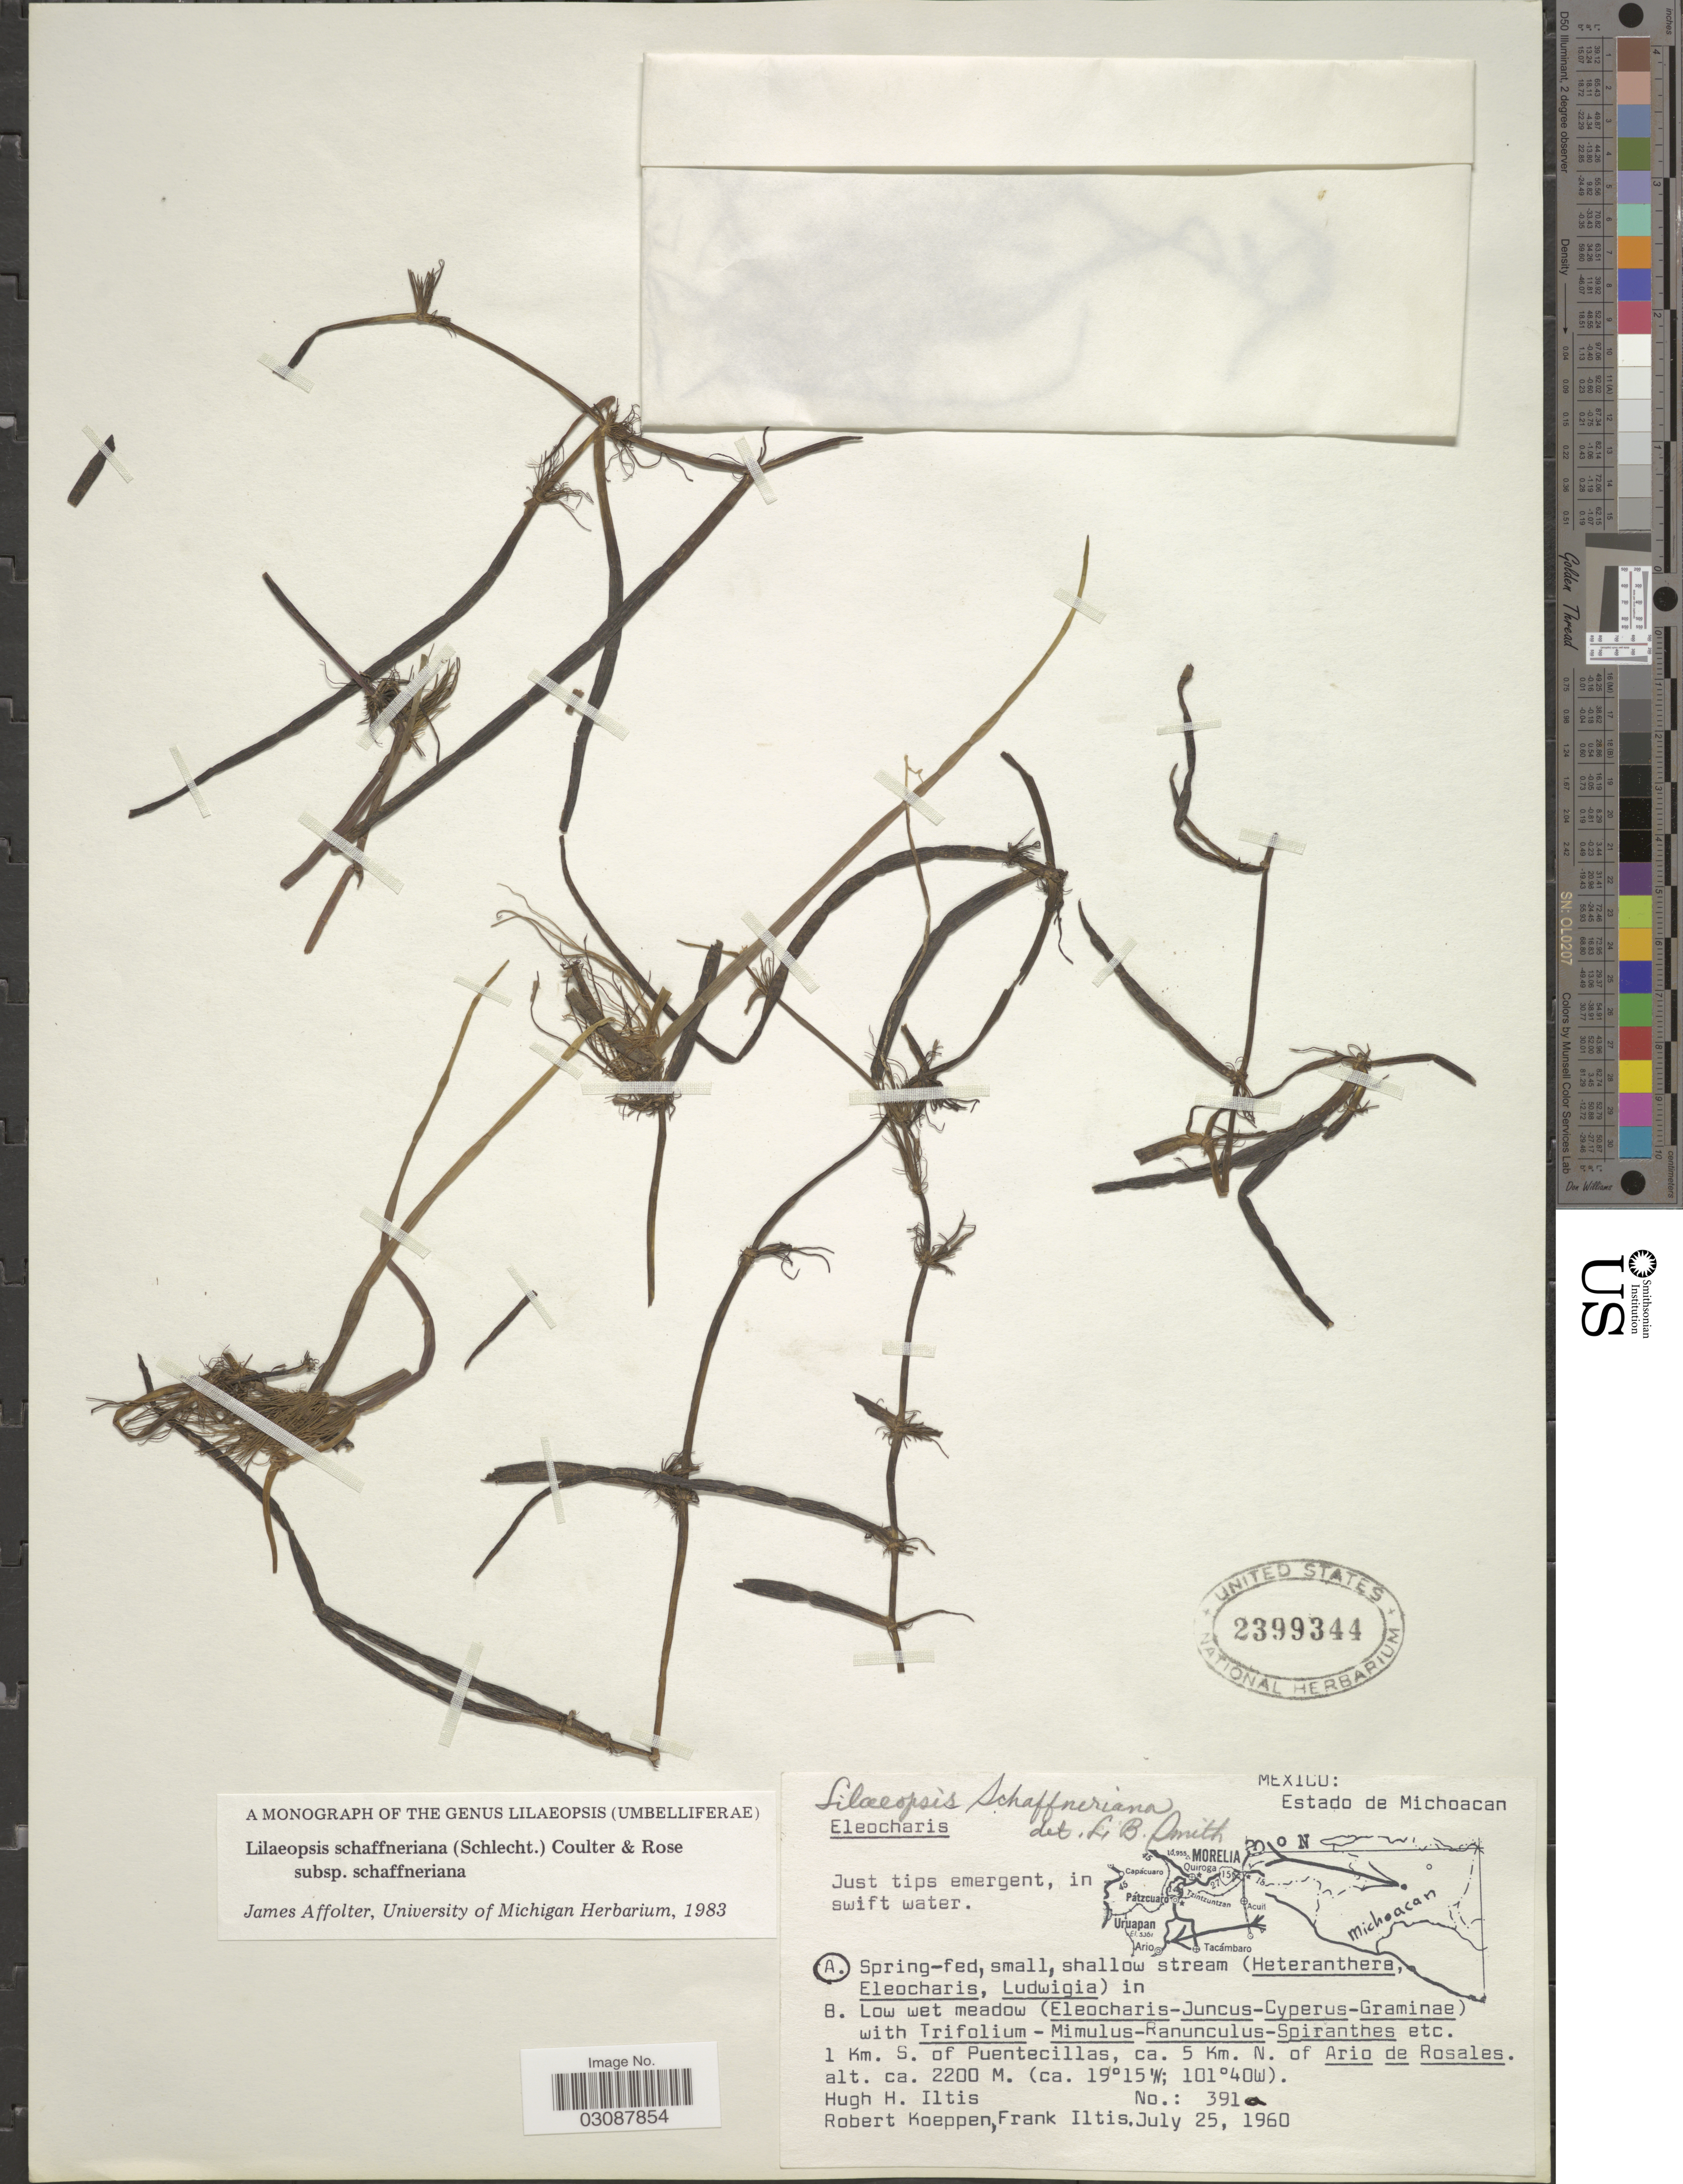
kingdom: Plantae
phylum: Tracheophyta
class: Magnoliopsida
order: Apiales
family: Apiaceae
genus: Lilaeopsis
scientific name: Lilaeopsis schaffneriana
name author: (Schltdl.) J.M. Coult. & Rose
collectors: H. Iltis, R. C. Koeppen & F. S. Iltis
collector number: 391a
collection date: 1960-07-25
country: Mexico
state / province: Michoacán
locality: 1 Km. S. of Puentecillas, ca. 5 Km. N. of Ario de Rosales.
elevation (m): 2200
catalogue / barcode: US 2399344